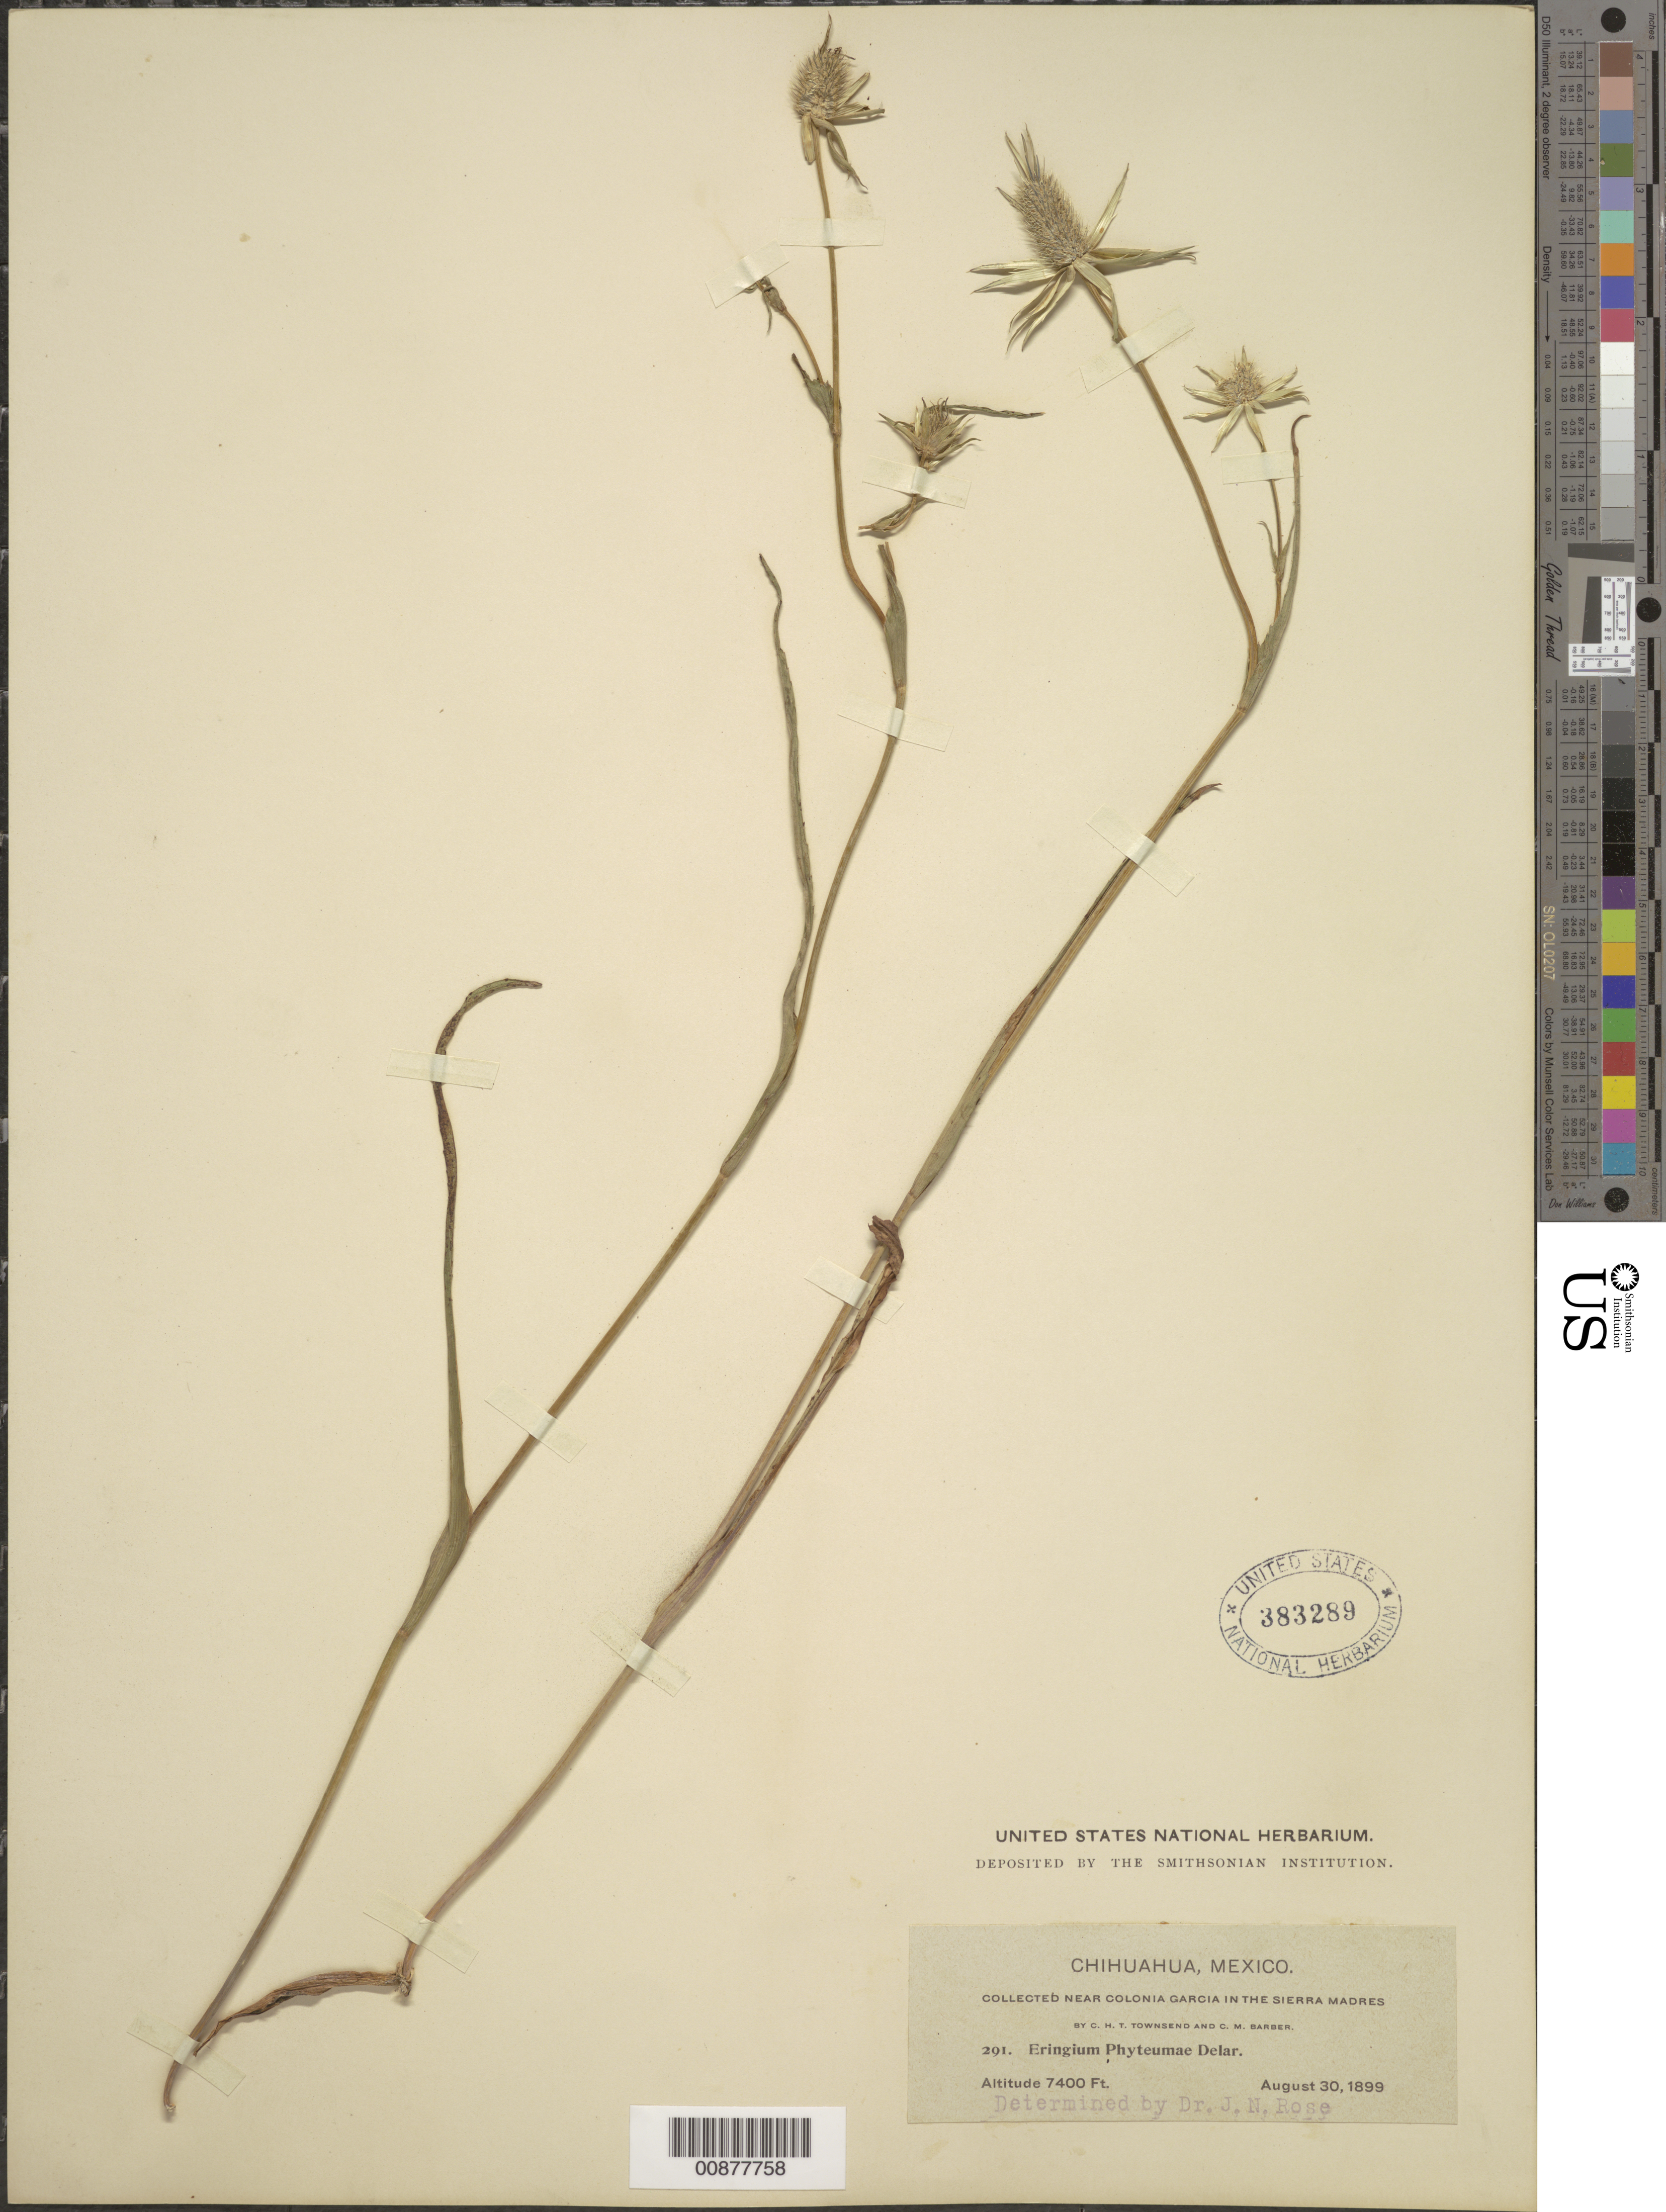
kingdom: Plantae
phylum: Tracheophyta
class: Magnoliopsida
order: Apiales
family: Apiaceae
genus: Eryngium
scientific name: Eryngium phyteumae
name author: F. Delaroche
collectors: C. H. T. Townsend & C. Barber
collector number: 291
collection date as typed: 30 Aug 1899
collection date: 1899-08-30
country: Mexico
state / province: Chihuahua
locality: Near Colonia García in the Sierra Madre, Chihuahua.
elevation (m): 2256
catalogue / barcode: US 383289